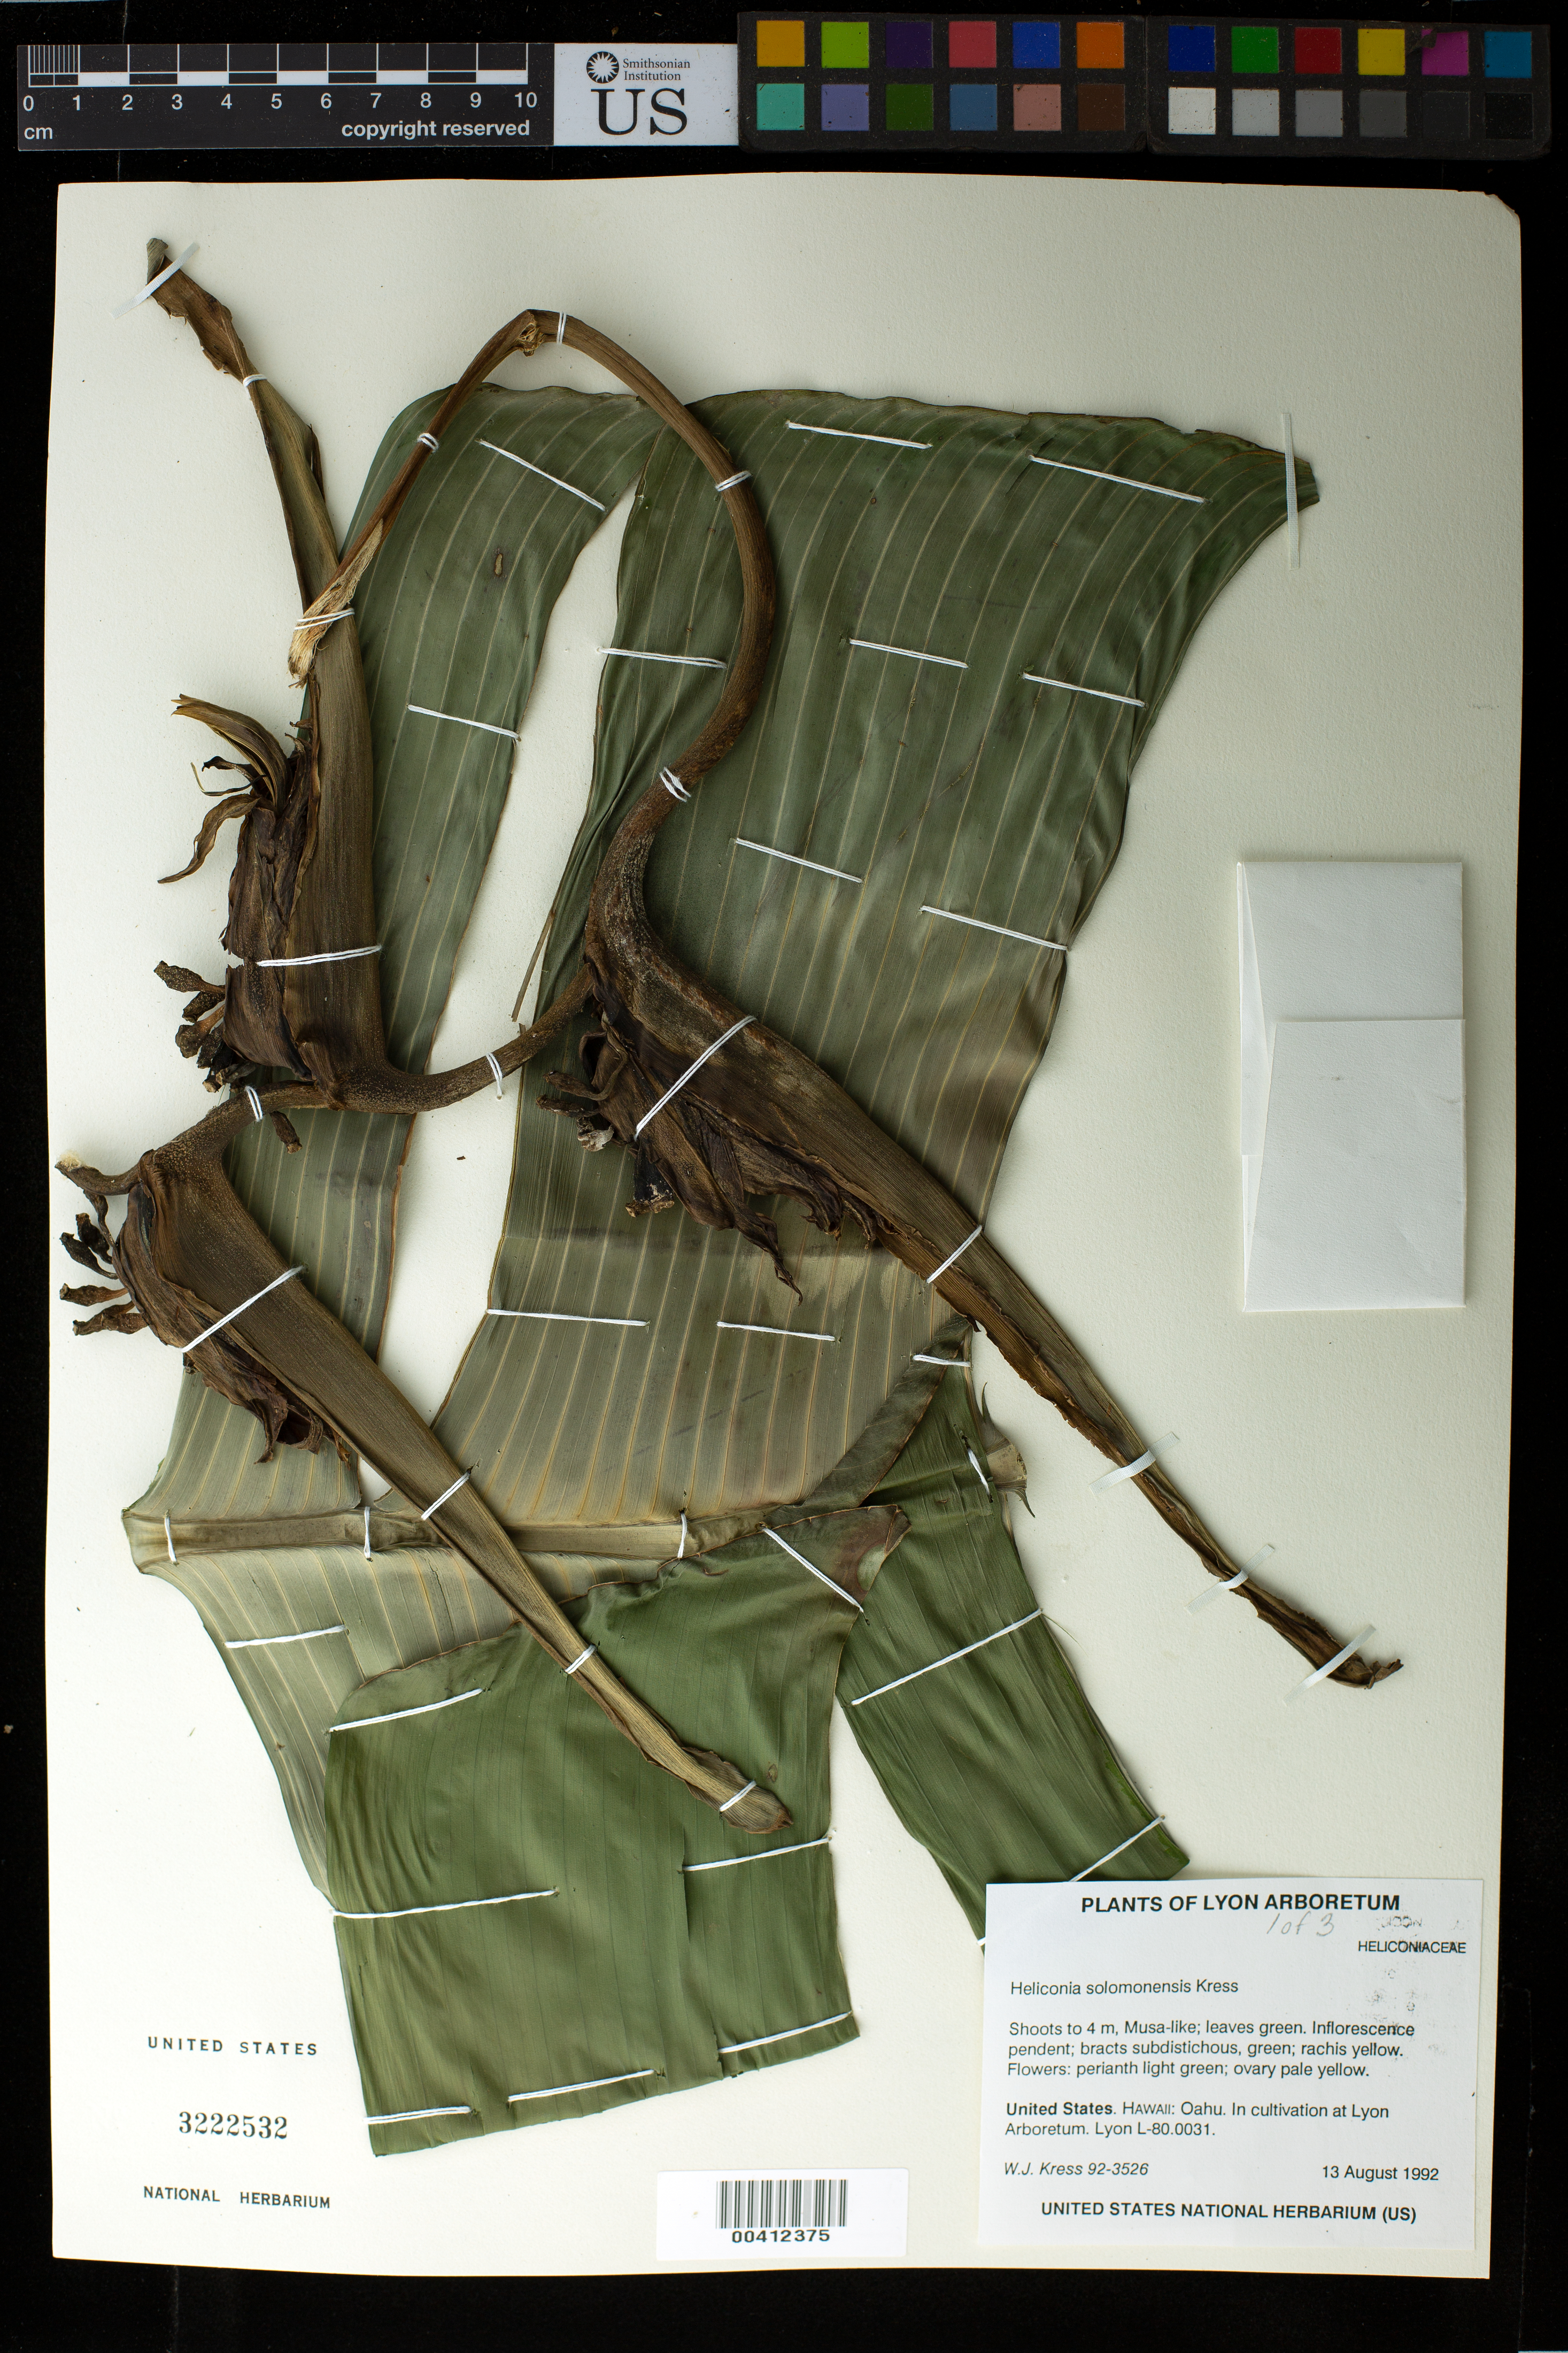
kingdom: Plantae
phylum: Tracheophyta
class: Liliopsida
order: Zingiberales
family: Heliconiaceae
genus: Heliconia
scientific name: Heliconia solomonensis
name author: W.J. Kress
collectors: W. J. Kress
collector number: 92-3526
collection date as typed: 13 Aug 1992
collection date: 1992-08-13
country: United States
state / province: Hawaii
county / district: Honolulu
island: Oahu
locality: Lyon arboretum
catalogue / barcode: US 3222532